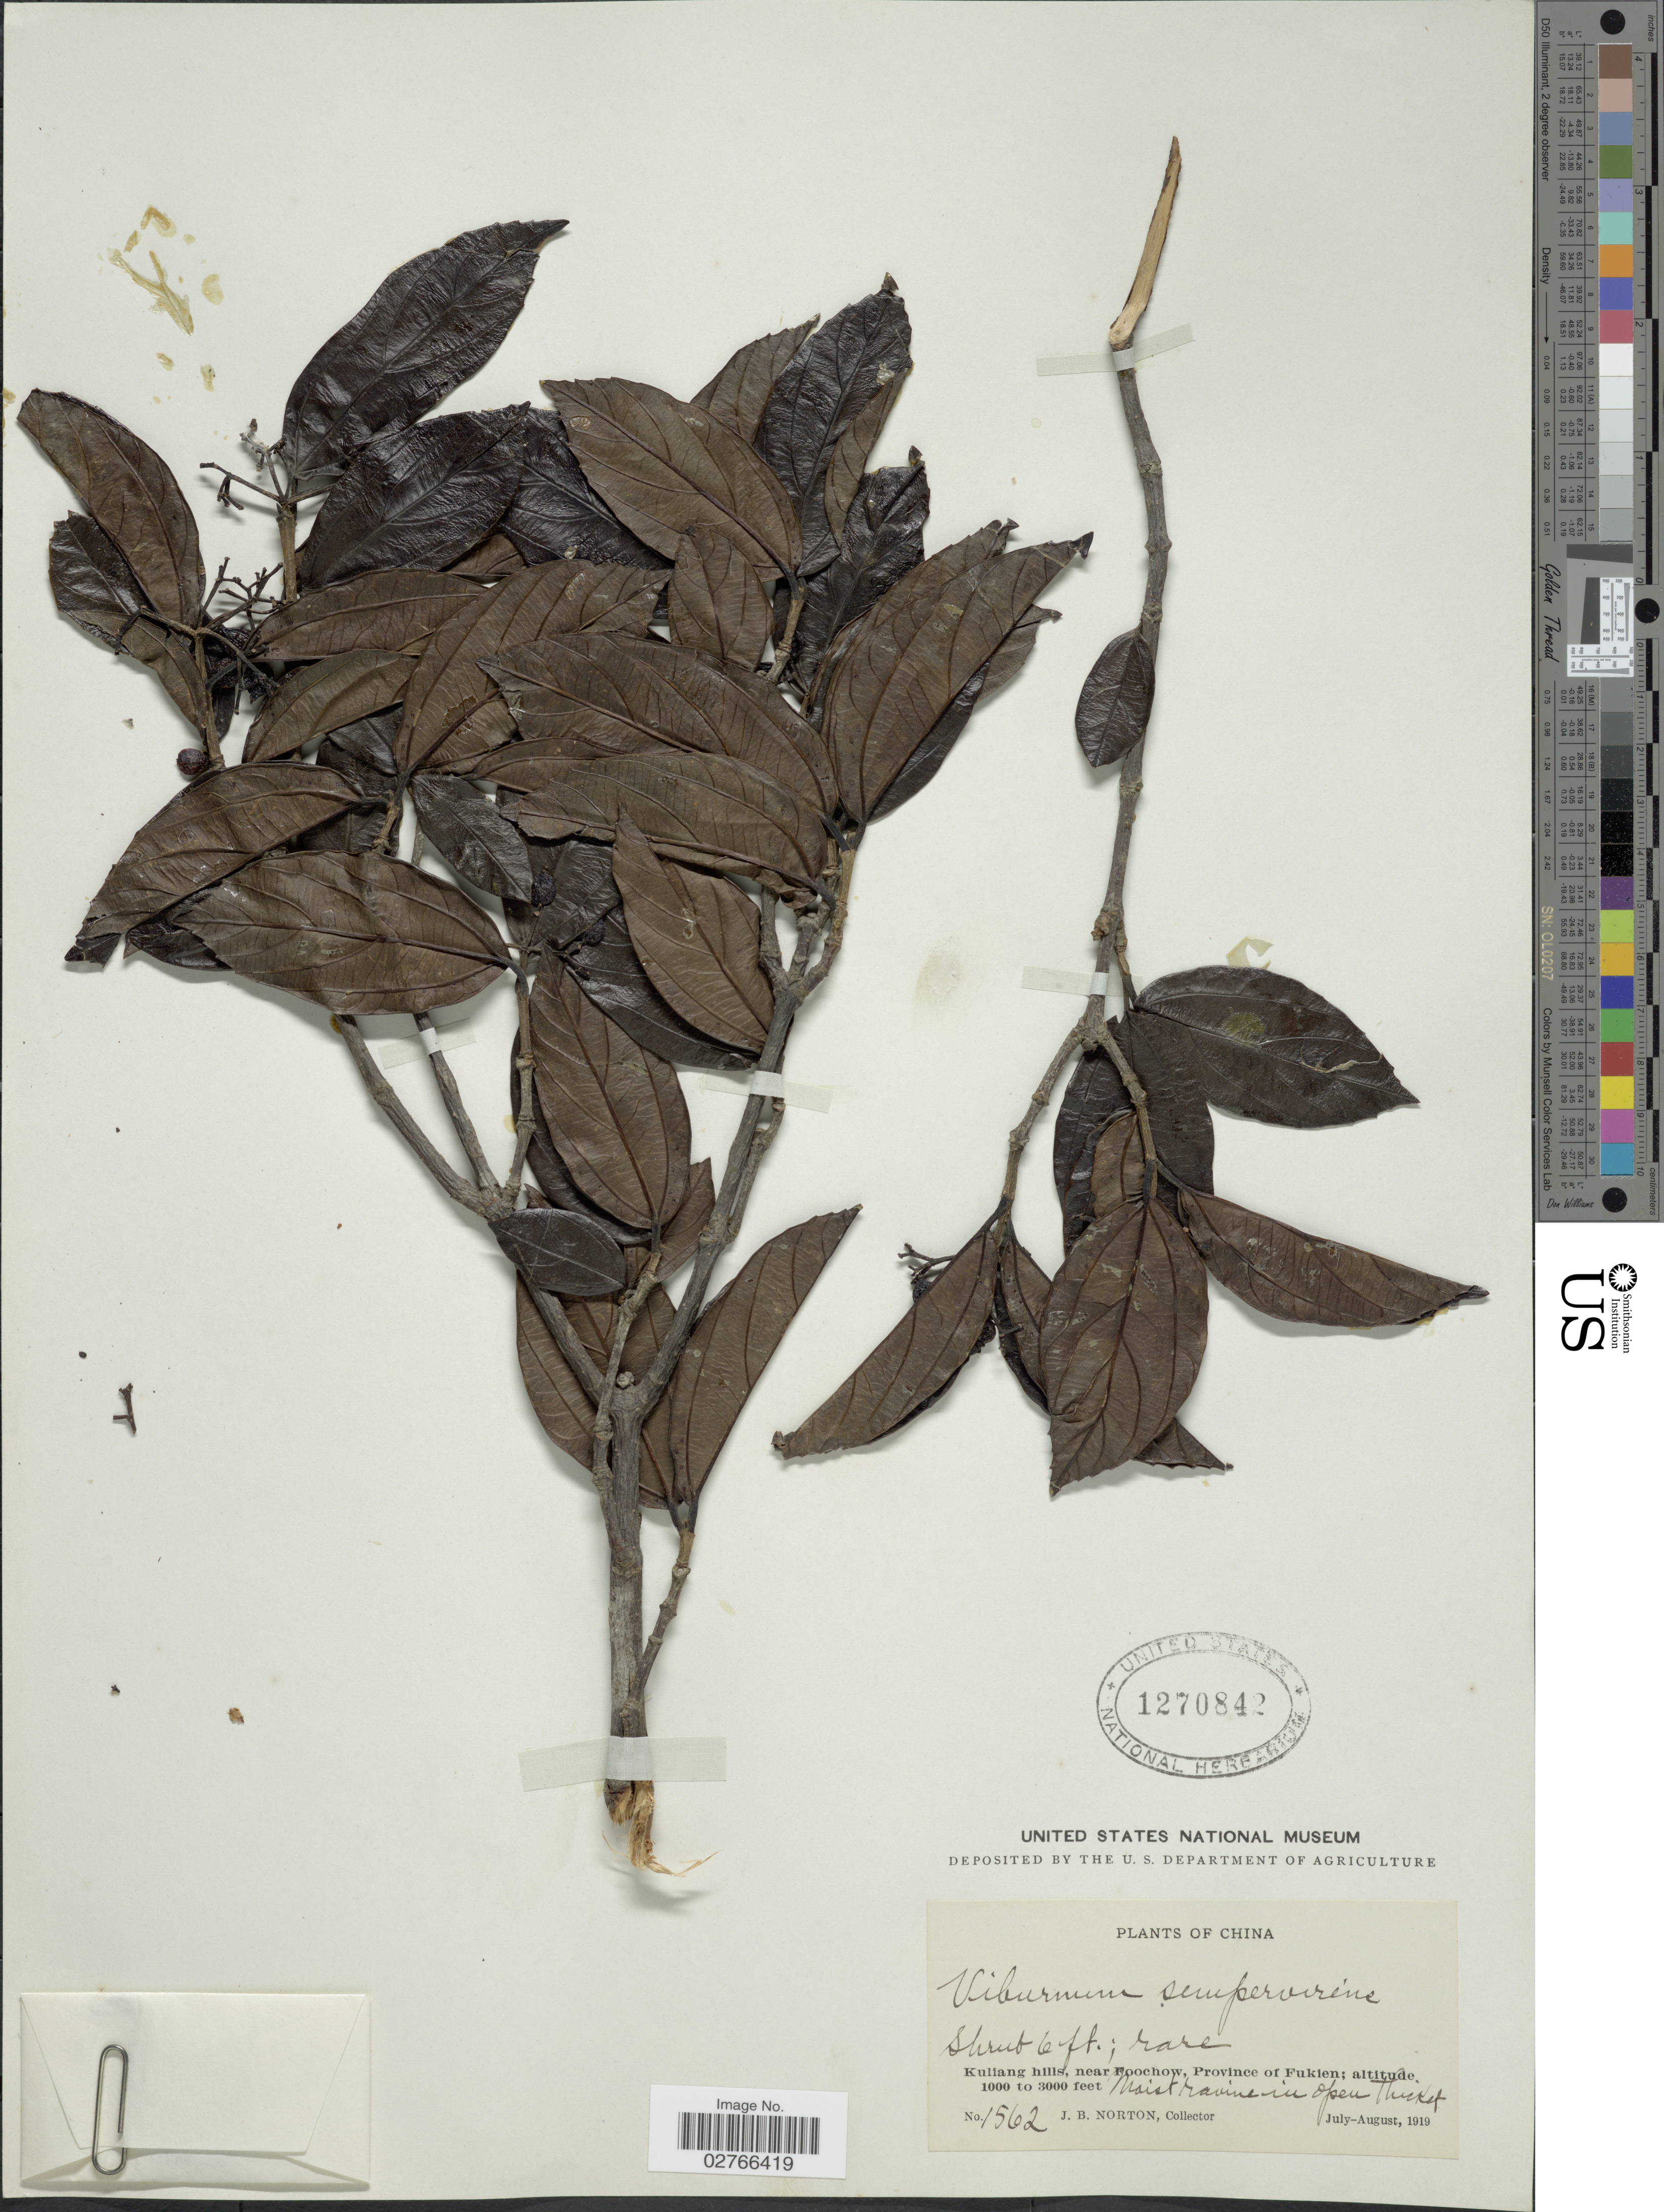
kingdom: Plantae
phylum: Tracheophyta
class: Magnoliopsida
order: Dipsacales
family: Viburnaceae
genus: Viburnum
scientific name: Viburnum sempervirens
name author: K. Koch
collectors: J. B. Norton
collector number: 1562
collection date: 1919-07/1919-08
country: China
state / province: Fujian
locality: Kuliang hills, near Foochow, Province of Fukien.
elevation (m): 305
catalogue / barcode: US 1270842